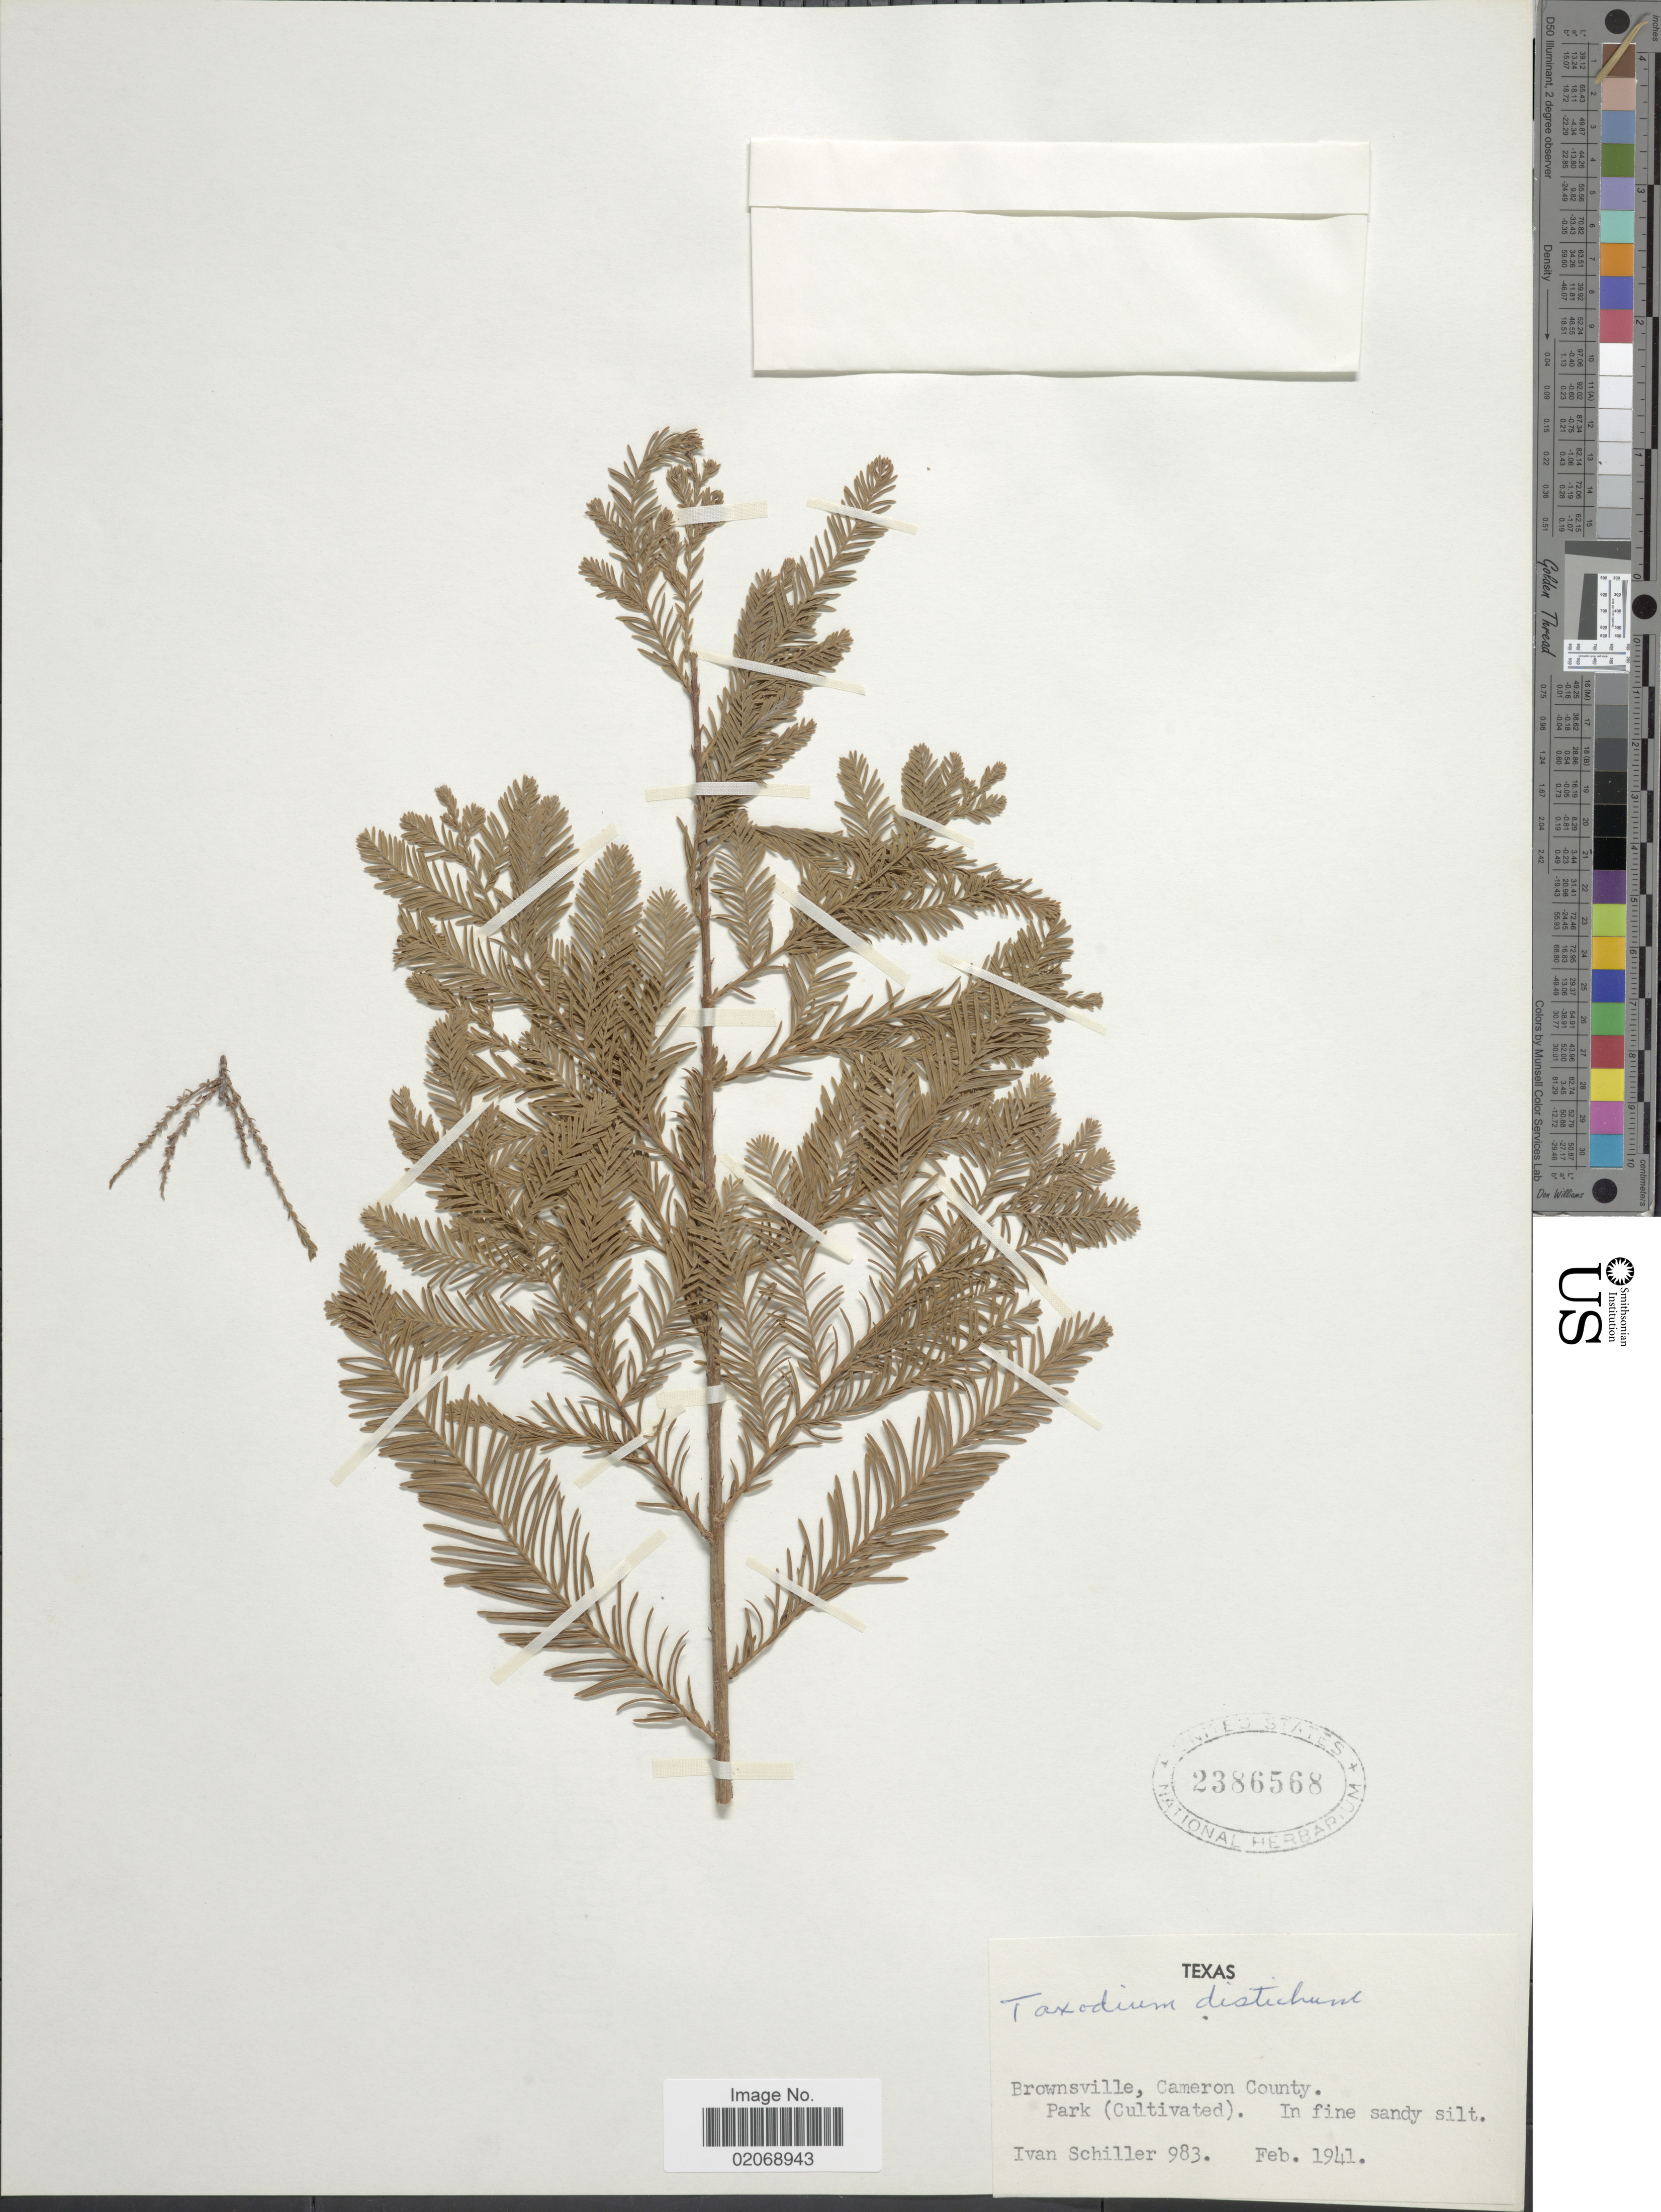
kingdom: Plantae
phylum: Tracheophyta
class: Pinopsida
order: Pinales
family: Cupressaceae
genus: Taxodium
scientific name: Taxodium distichum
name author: (L.) Rich.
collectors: I. Schiller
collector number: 983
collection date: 1941-02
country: United States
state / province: Texas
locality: Brownsville, Cameron County. Park (Cultivated)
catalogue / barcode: US 2386568